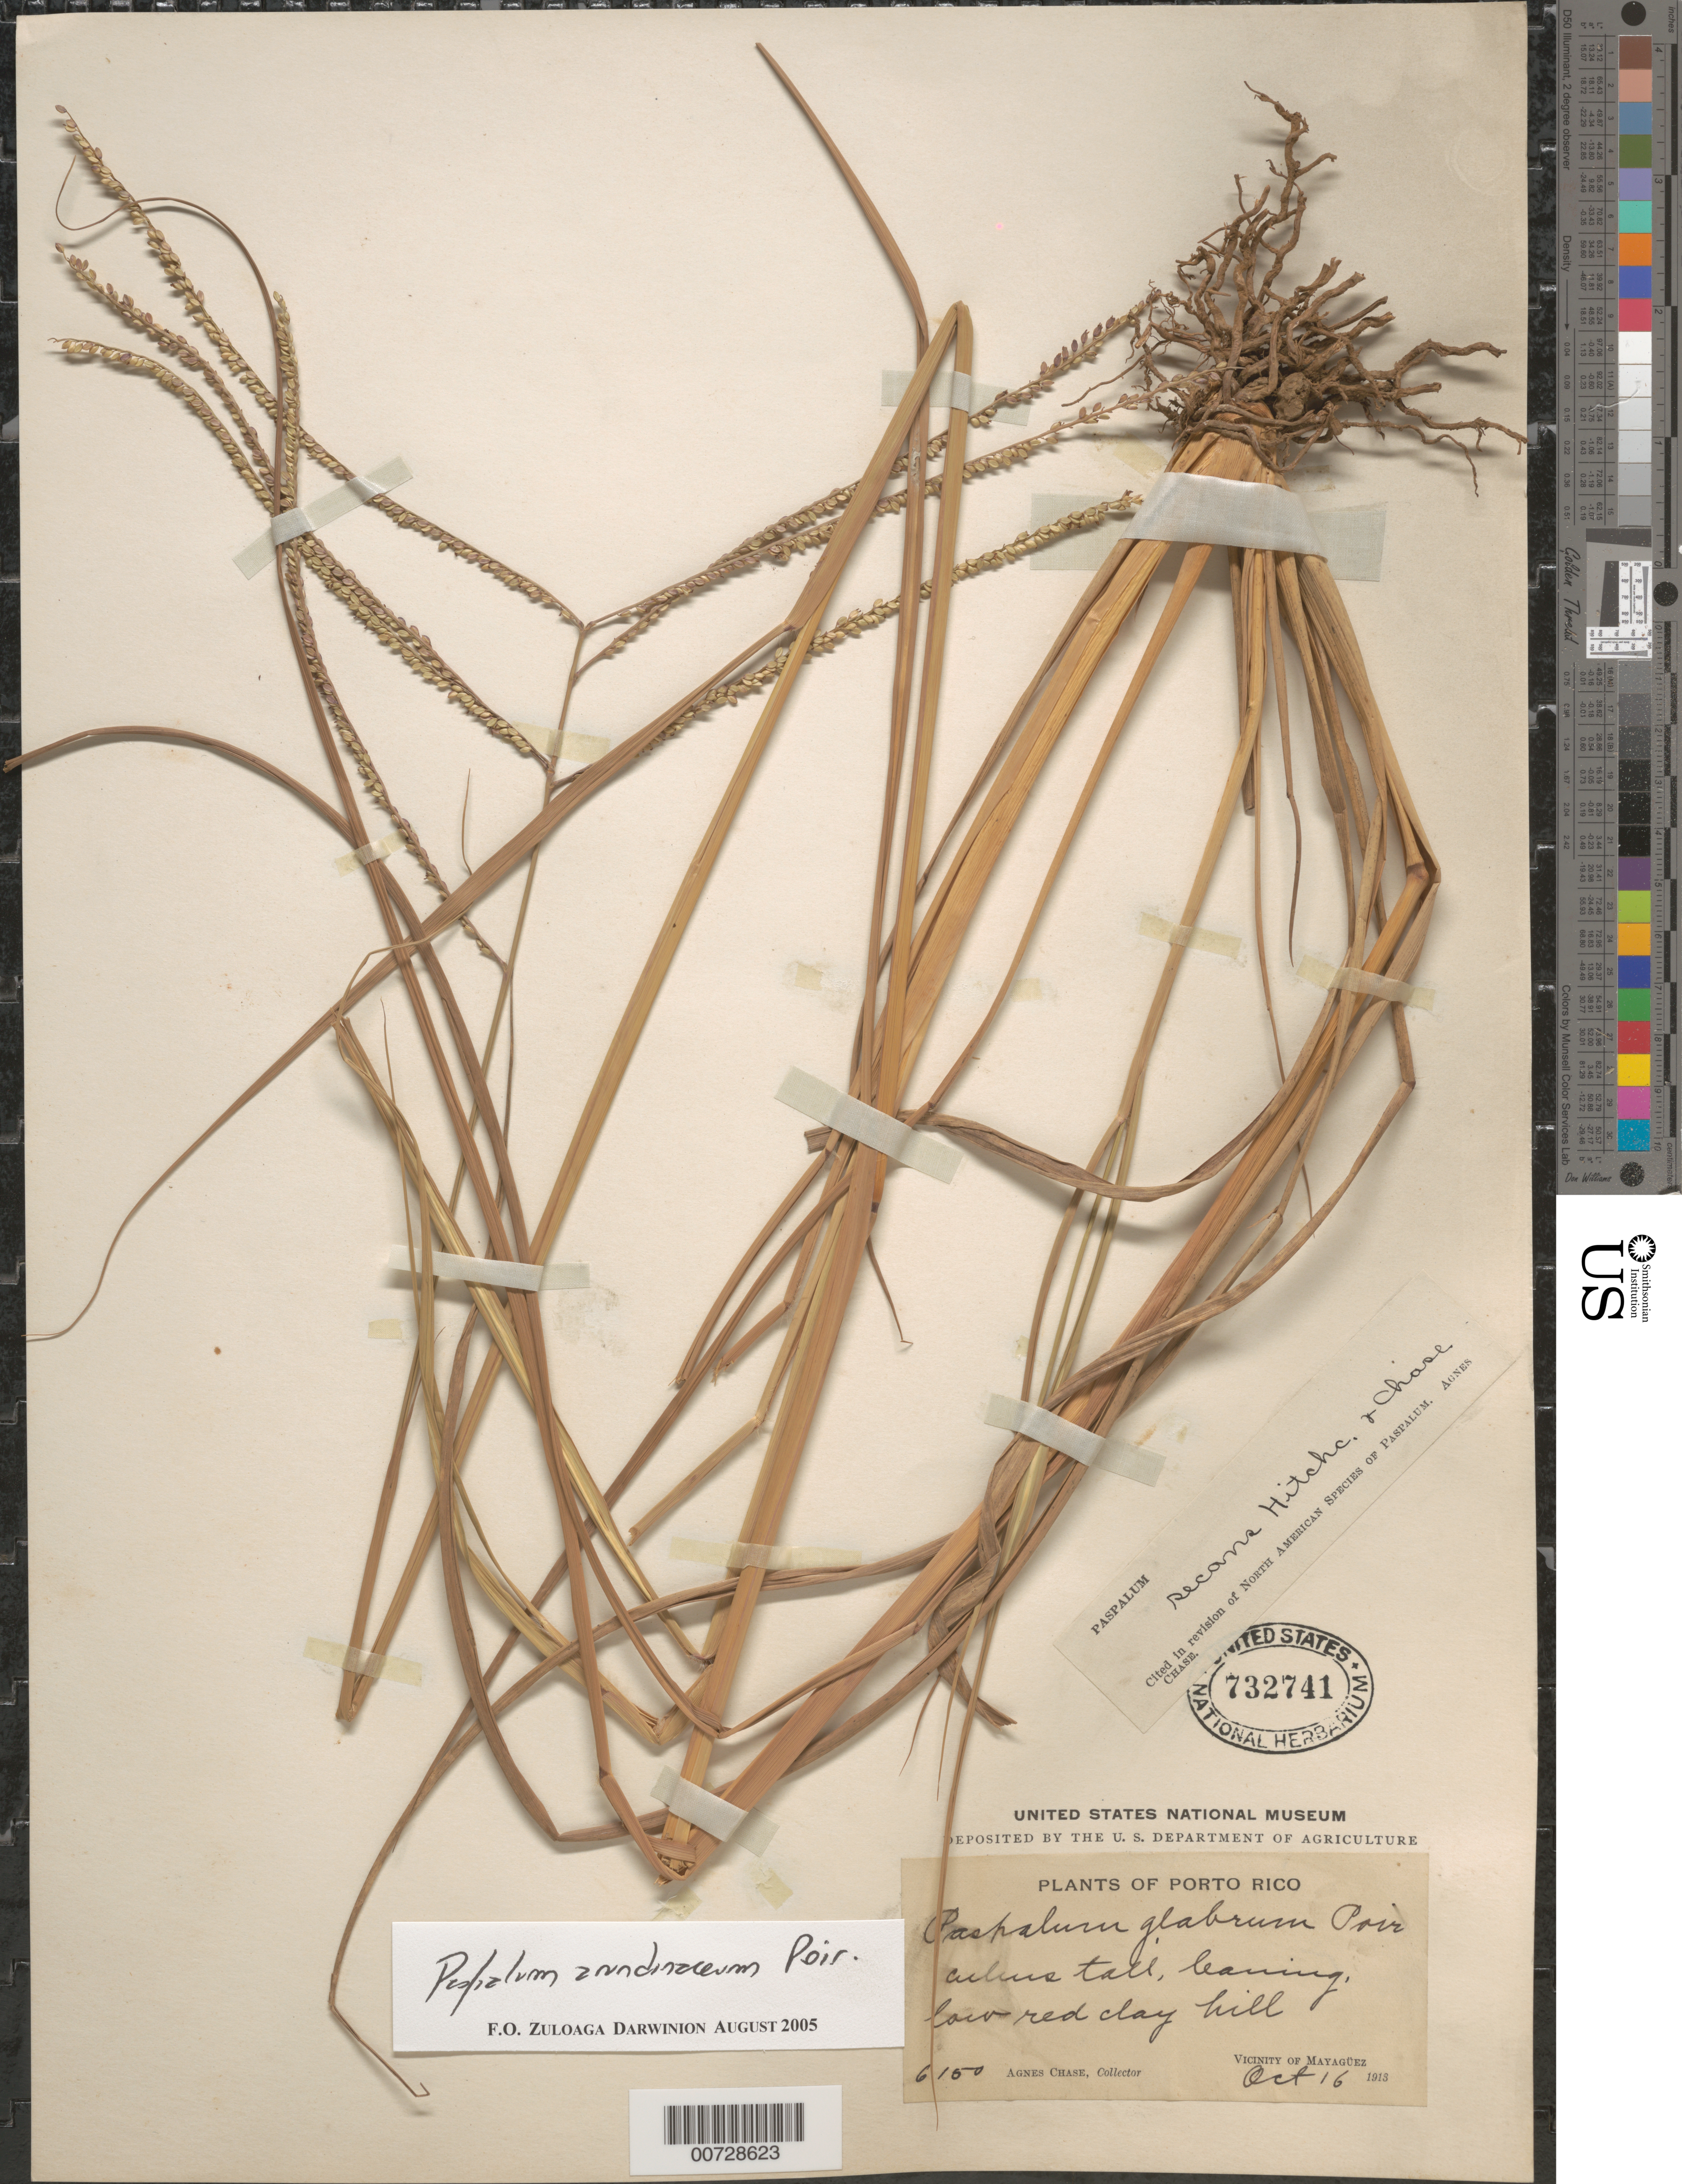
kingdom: Plantae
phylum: Tracheophyta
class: Liliopsida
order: Poales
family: Poaceae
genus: Paspalum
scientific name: Paspalum arundinaceum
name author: Poir.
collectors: A. Chase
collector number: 6150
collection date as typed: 16 Oct 1913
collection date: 1913-10-16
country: Puerto Rico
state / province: Mayagüez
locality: Mayaguez, vic of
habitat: Low red clay hill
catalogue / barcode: US 732741